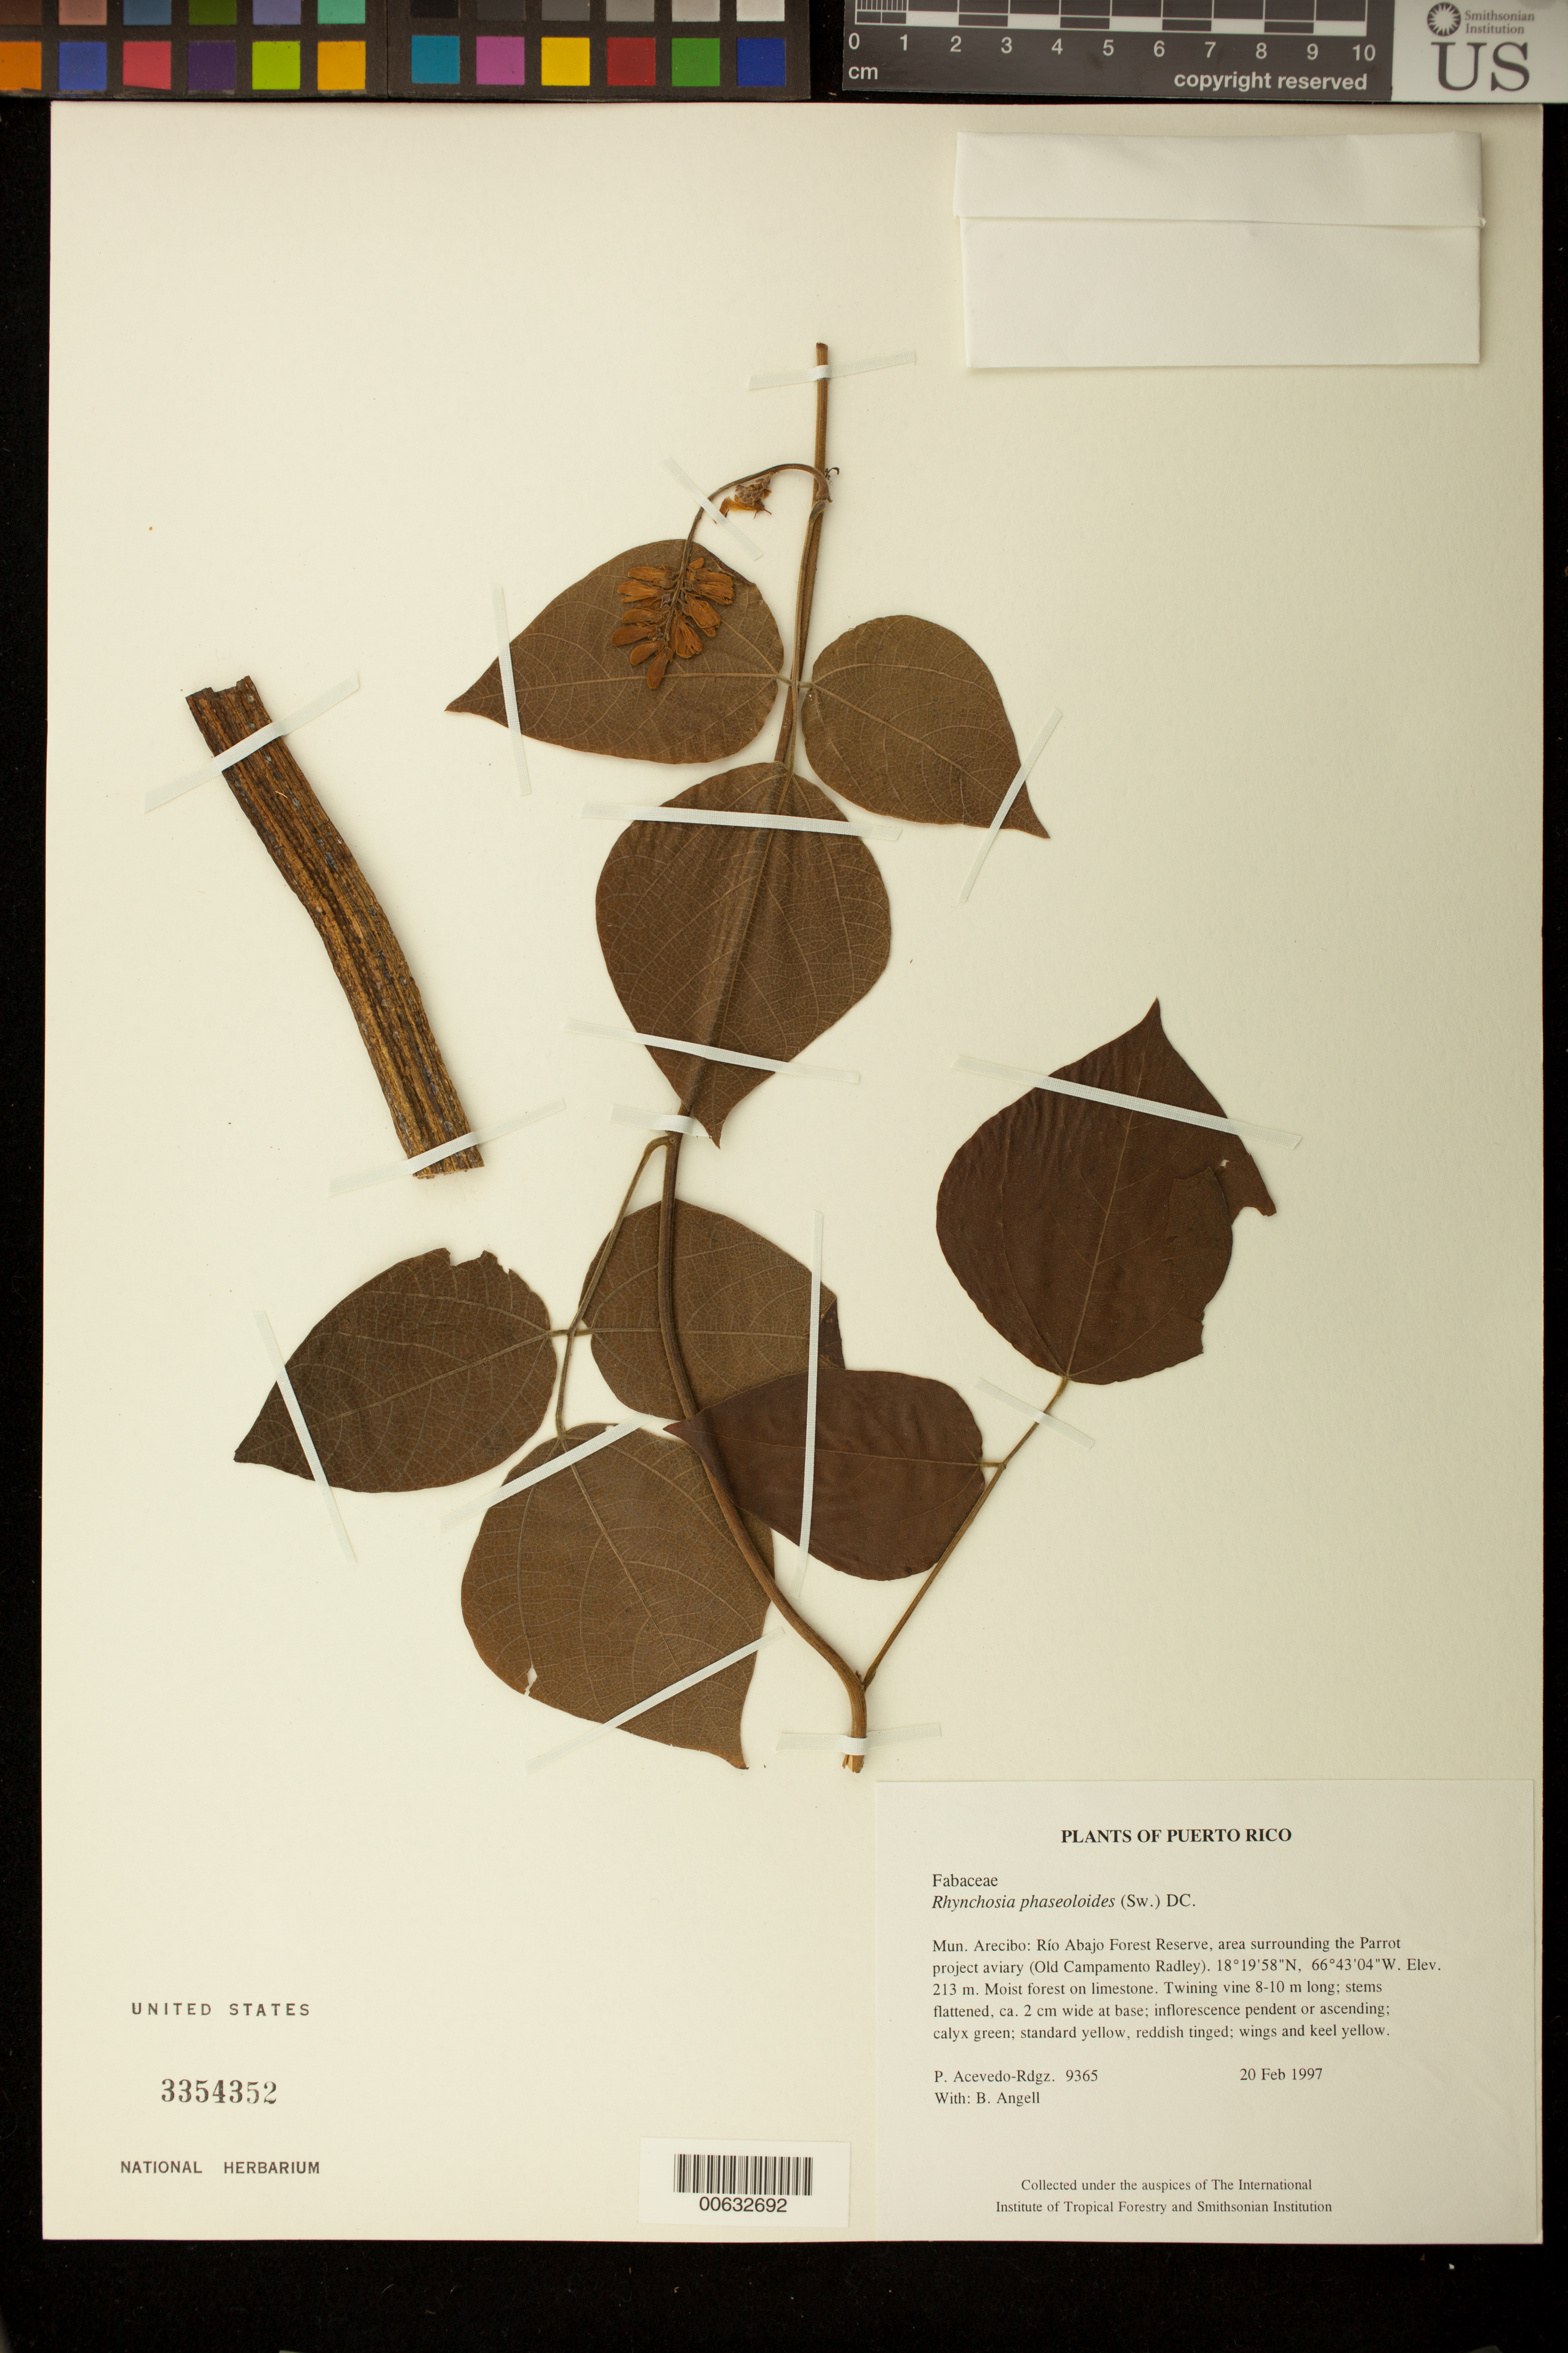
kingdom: Plantae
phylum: Tracheophyta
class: Magnoliopsida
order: Fabales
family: Fabaceae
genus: Rhynchosia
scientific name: Rhynchosia phaseoloides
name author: (Sw.) DC.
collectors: P. Acevedo-Rodr. & Bobbi Angell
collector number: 9365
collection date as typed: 20 Feb 1997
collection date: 1997-02-20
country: Puerto Rico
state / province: Arecibo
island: Puerto Rico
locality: Arecibo; Río Abajo Forest Reserve, area surrounding the Parrot project aviary (Old Campamento Radley).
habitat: Moist forest on limestone.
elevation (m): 213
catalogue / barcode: US 3354352